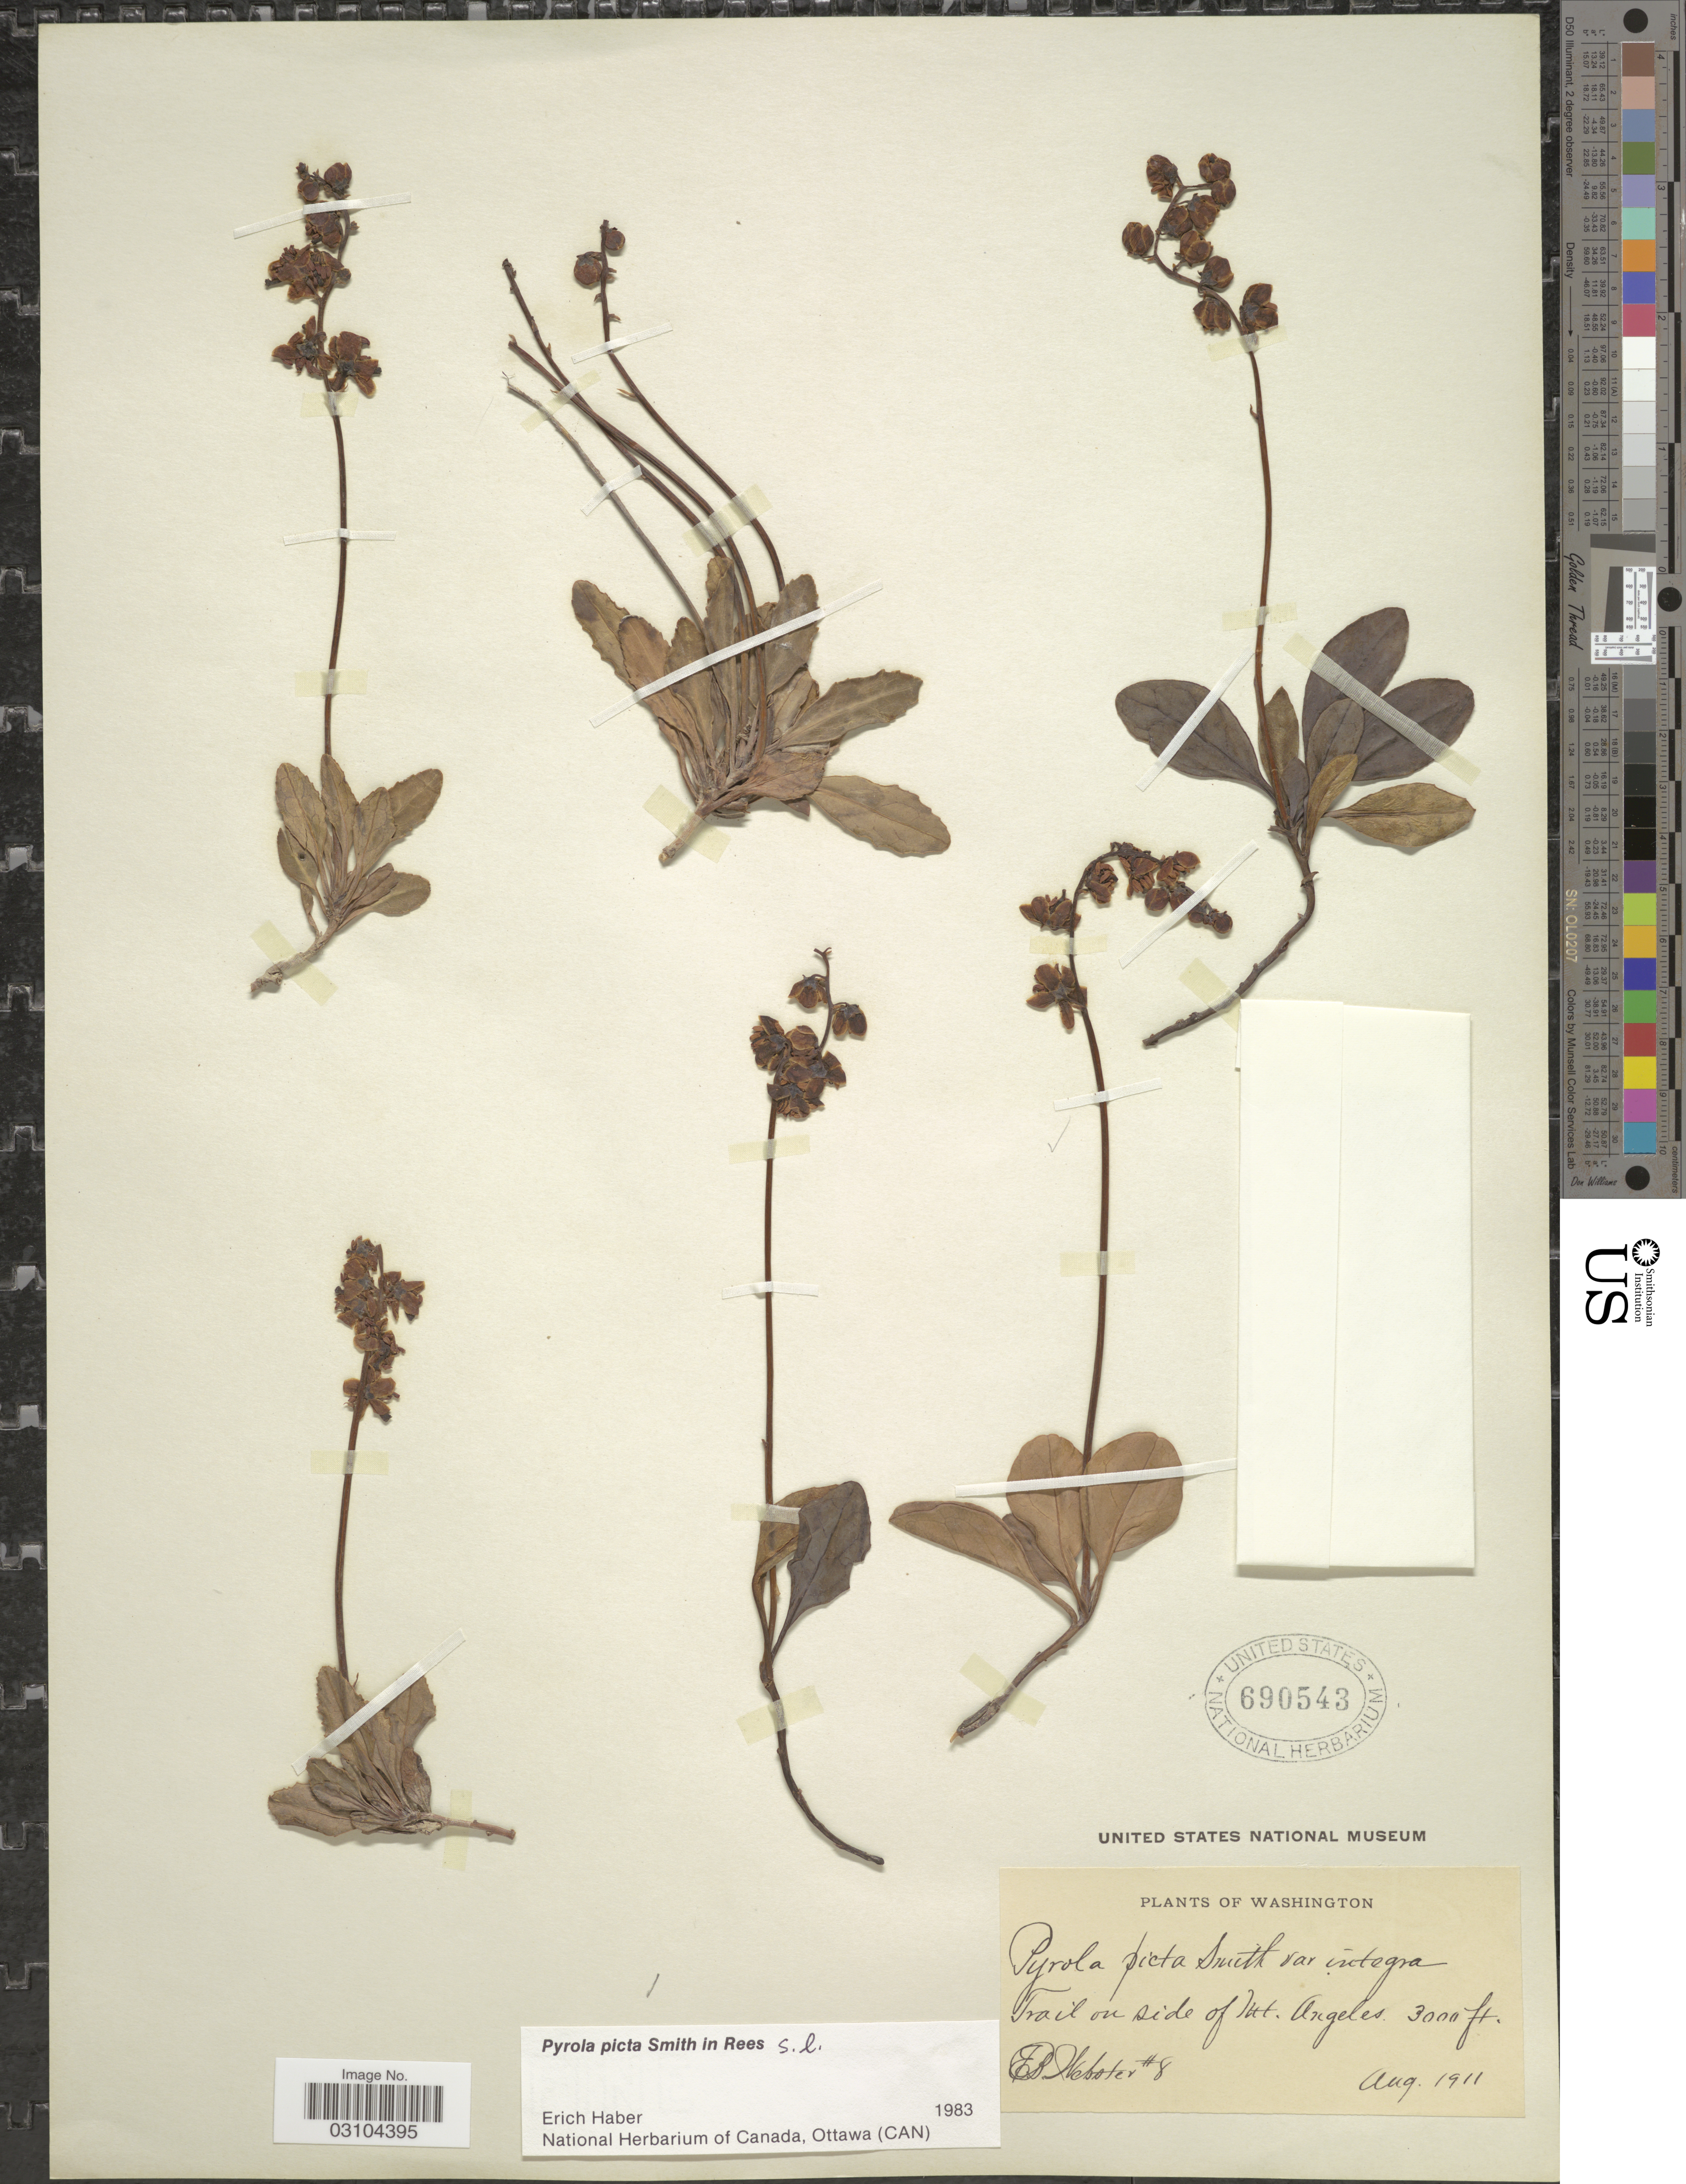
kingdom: Plantae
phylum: Tracheophyta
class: Magnoliopsida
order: Ericales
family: Ericaceae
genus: Pyrola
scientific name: Pyrola picta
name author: Sm. in Rees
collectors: E. B. Webster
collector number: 8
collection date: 1911-08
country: United States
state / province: Washington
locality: Trail on side of Mt. Angeles.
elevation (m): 914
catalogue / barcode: US 690543